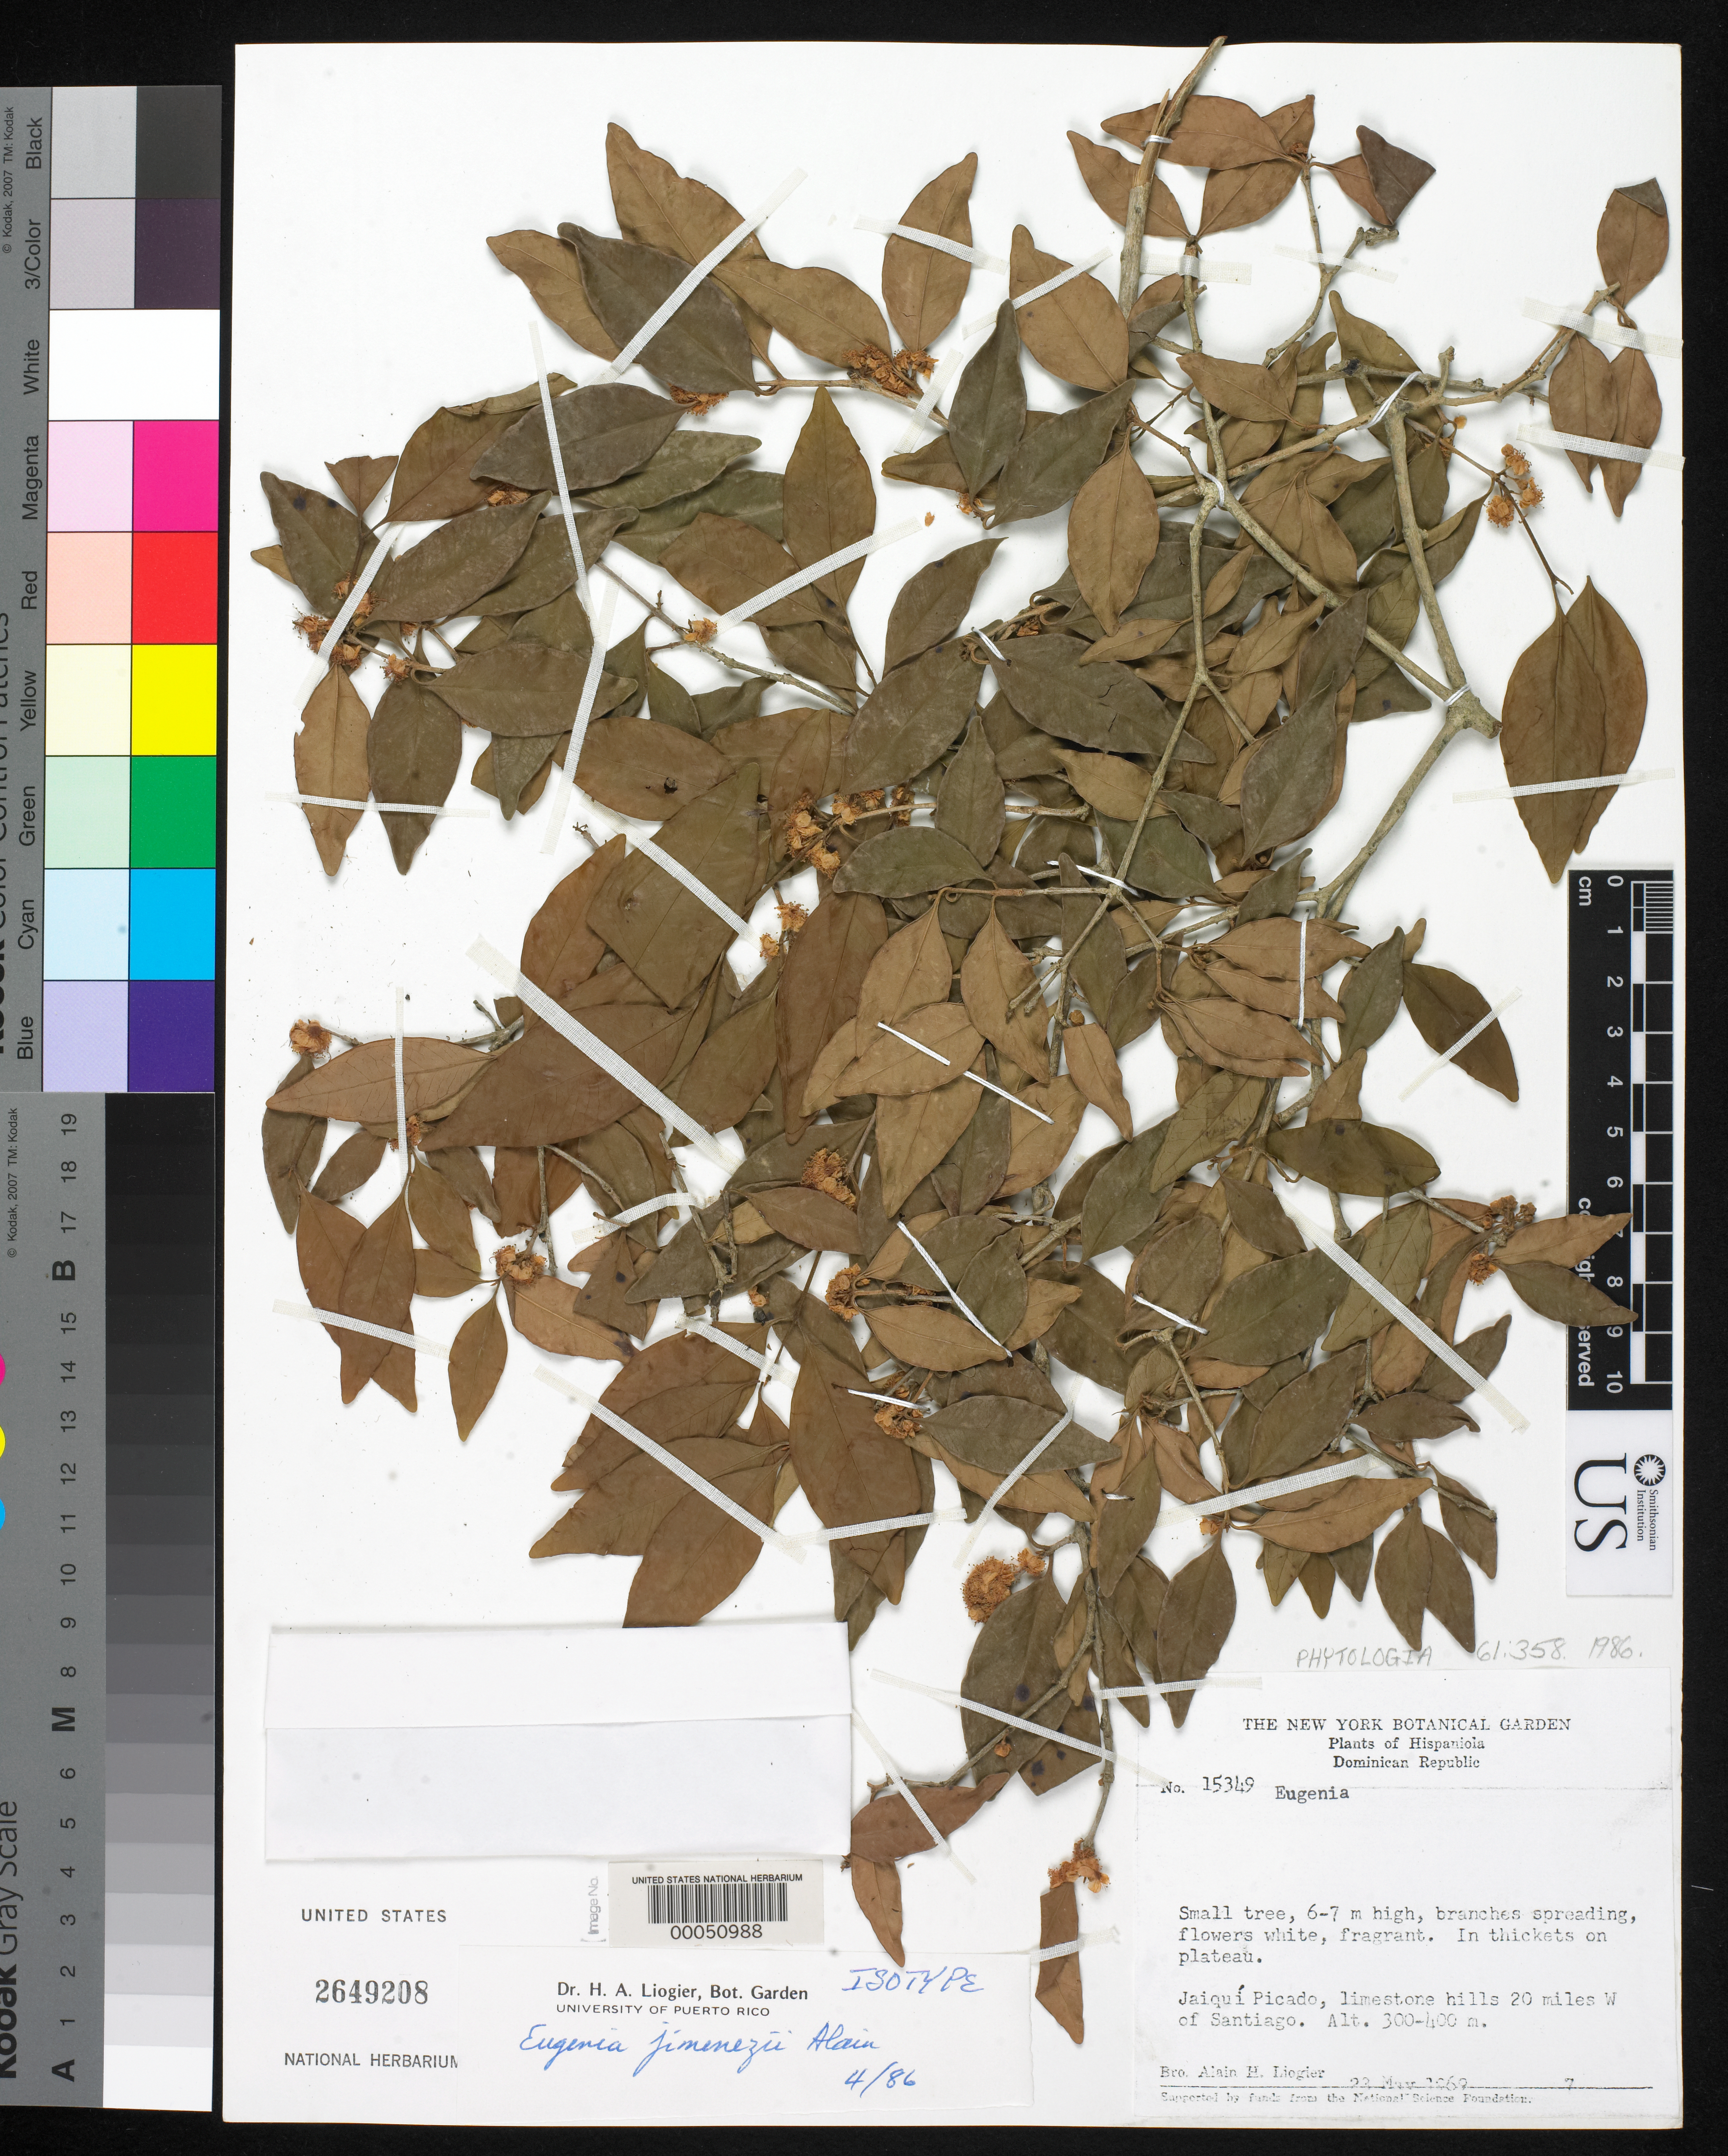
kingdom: Plantae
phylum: Tracheophyta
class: Magnoliopsida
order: Myrtales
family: Myrtaceae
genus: Eugenia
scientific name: Eugenia jimenezii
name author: Alain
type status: Isotype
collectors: A. H. Liogier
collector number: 15349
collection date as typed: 23 May 1969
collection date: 1969-05-23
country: Dominican Republic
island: Hispaniola Island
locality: Jaiqui Pucado, 20 Pucado, mi W of Santiago.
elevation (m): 300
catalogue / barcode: US 2649208